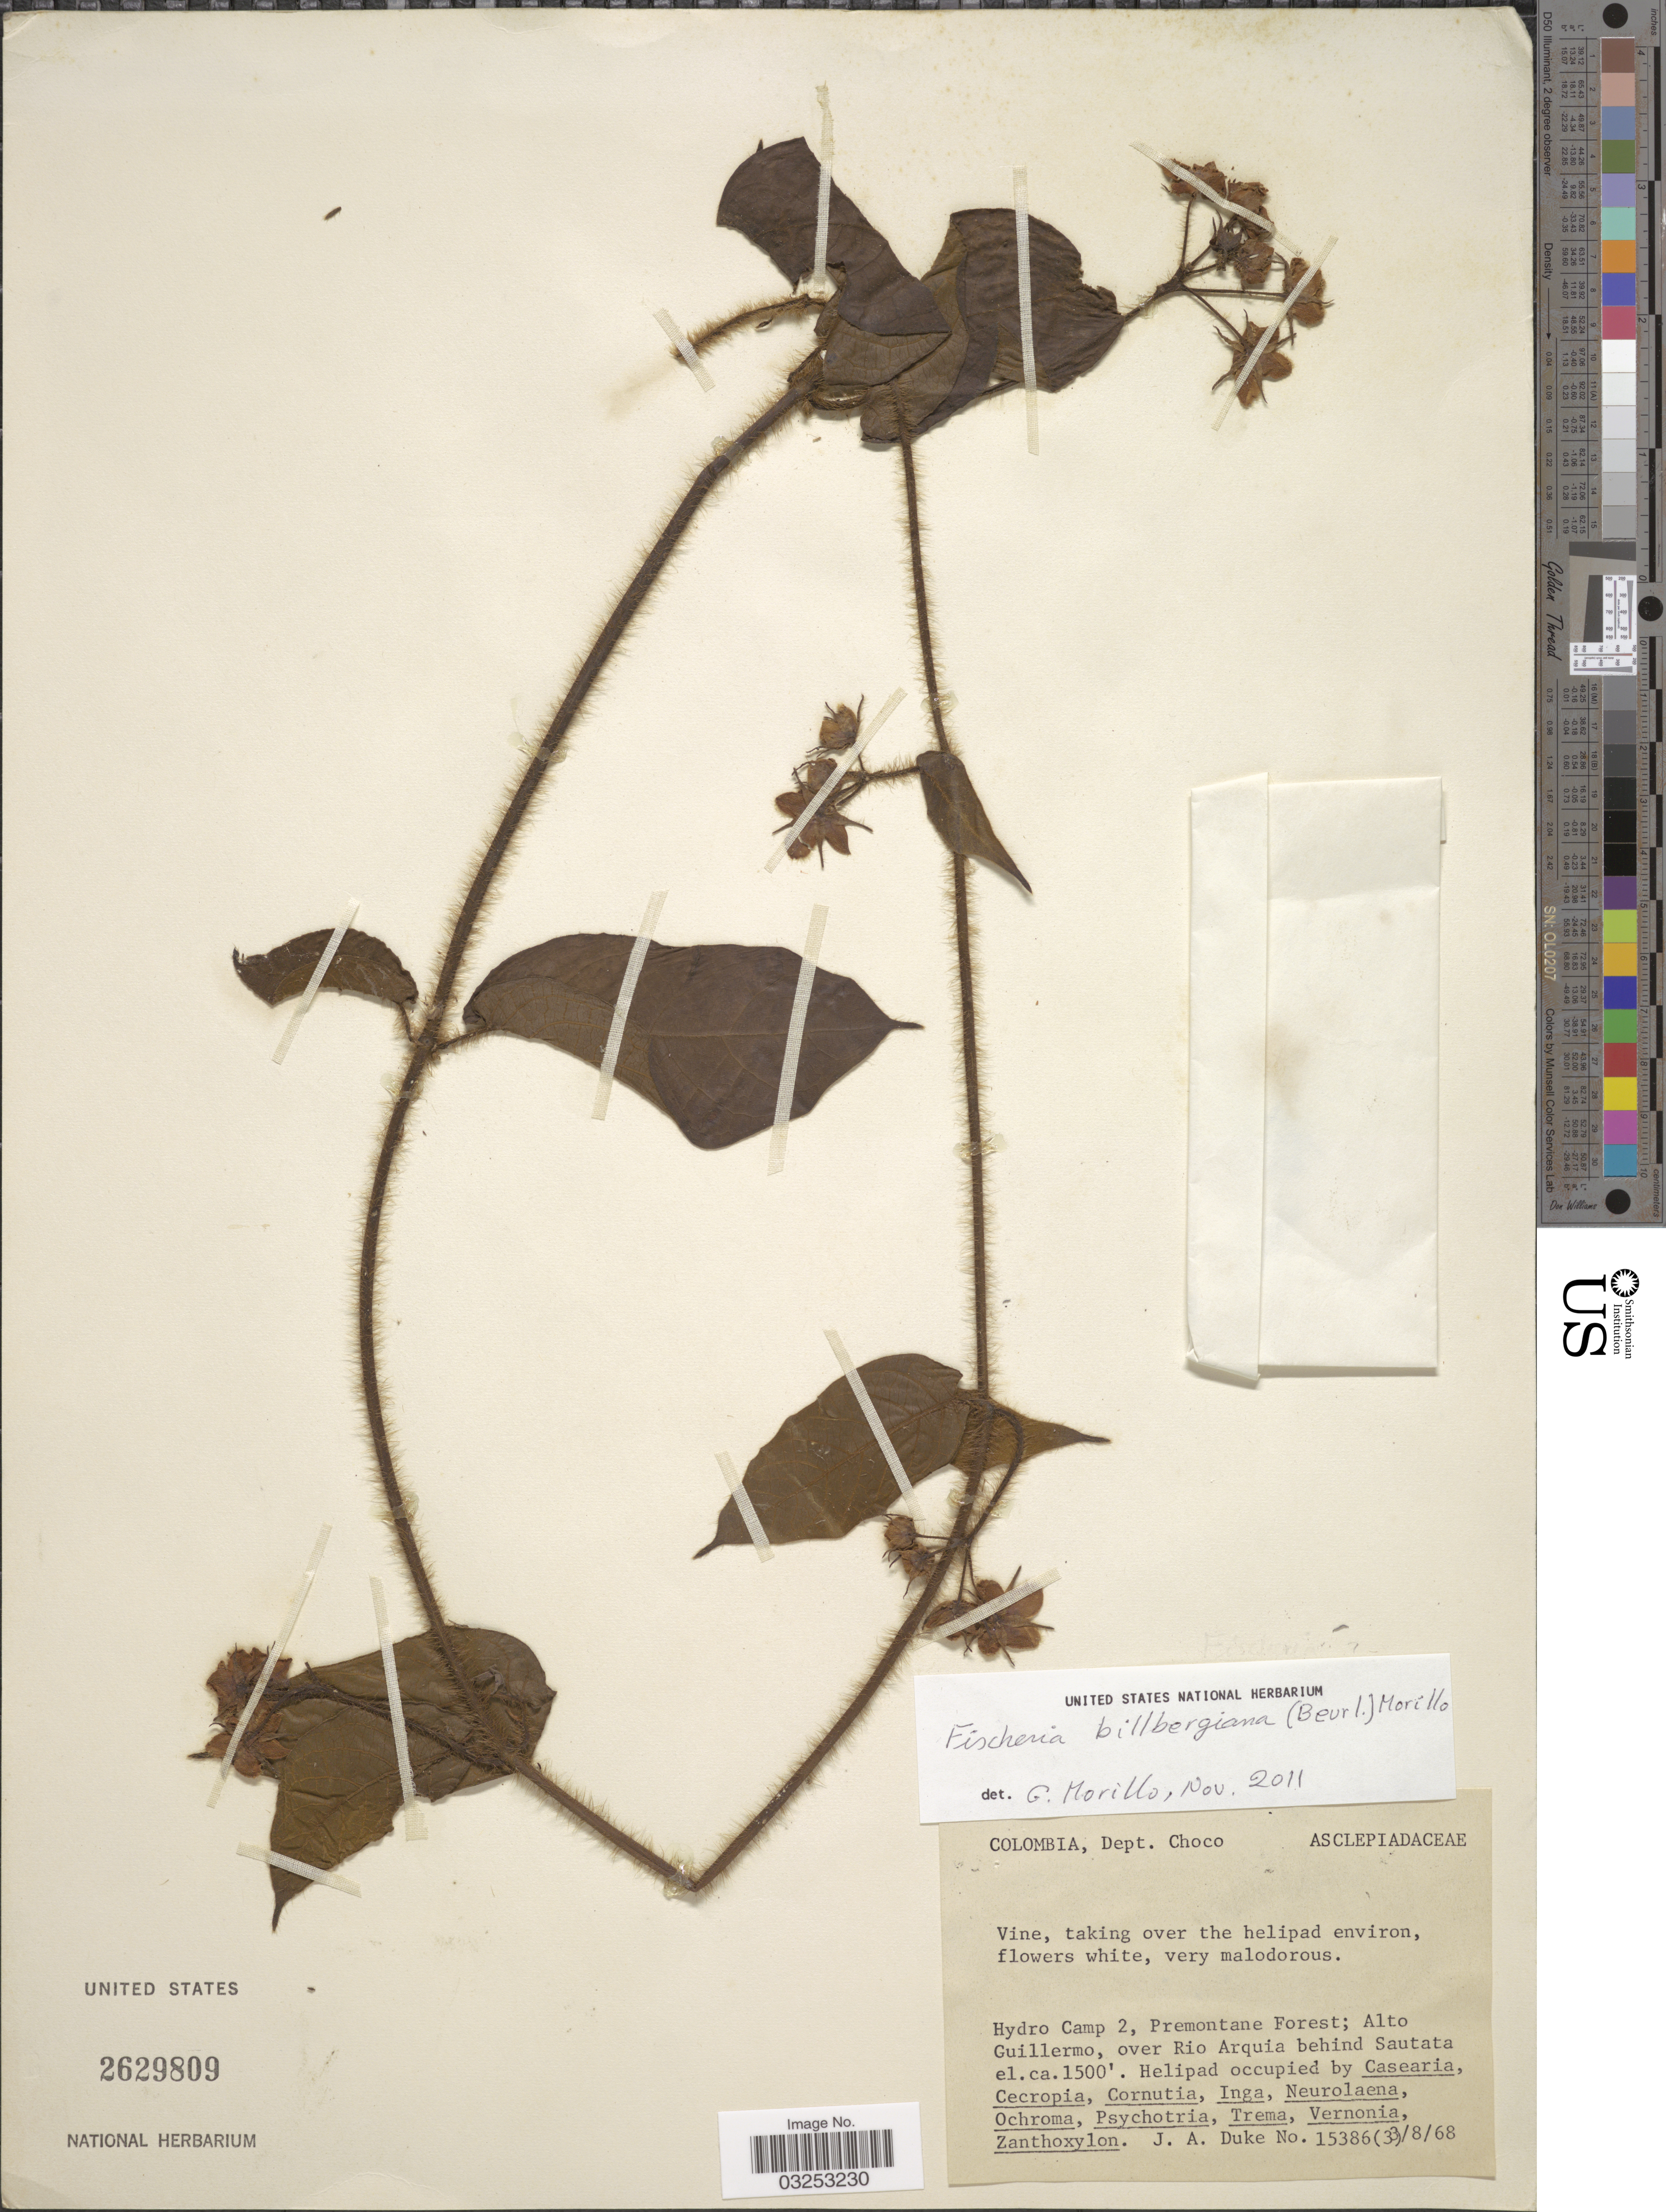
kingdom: Plantae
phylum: Tracheophyta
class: Magnoliopsida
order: Gentianales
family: Apocynaceae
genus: Fischeria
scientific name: Fischeria billbergiana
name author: (Beurl.) Morillo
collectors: J. A. Duke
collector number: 15386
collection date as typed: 33/8/68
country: Colombia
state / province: Chocó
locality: Dept. Choco. Hydro Camp 2, Premontane Forest; Alto Guillermo, over Rio Arquia behind Sautata.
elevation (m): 457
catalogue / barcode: US 2629809